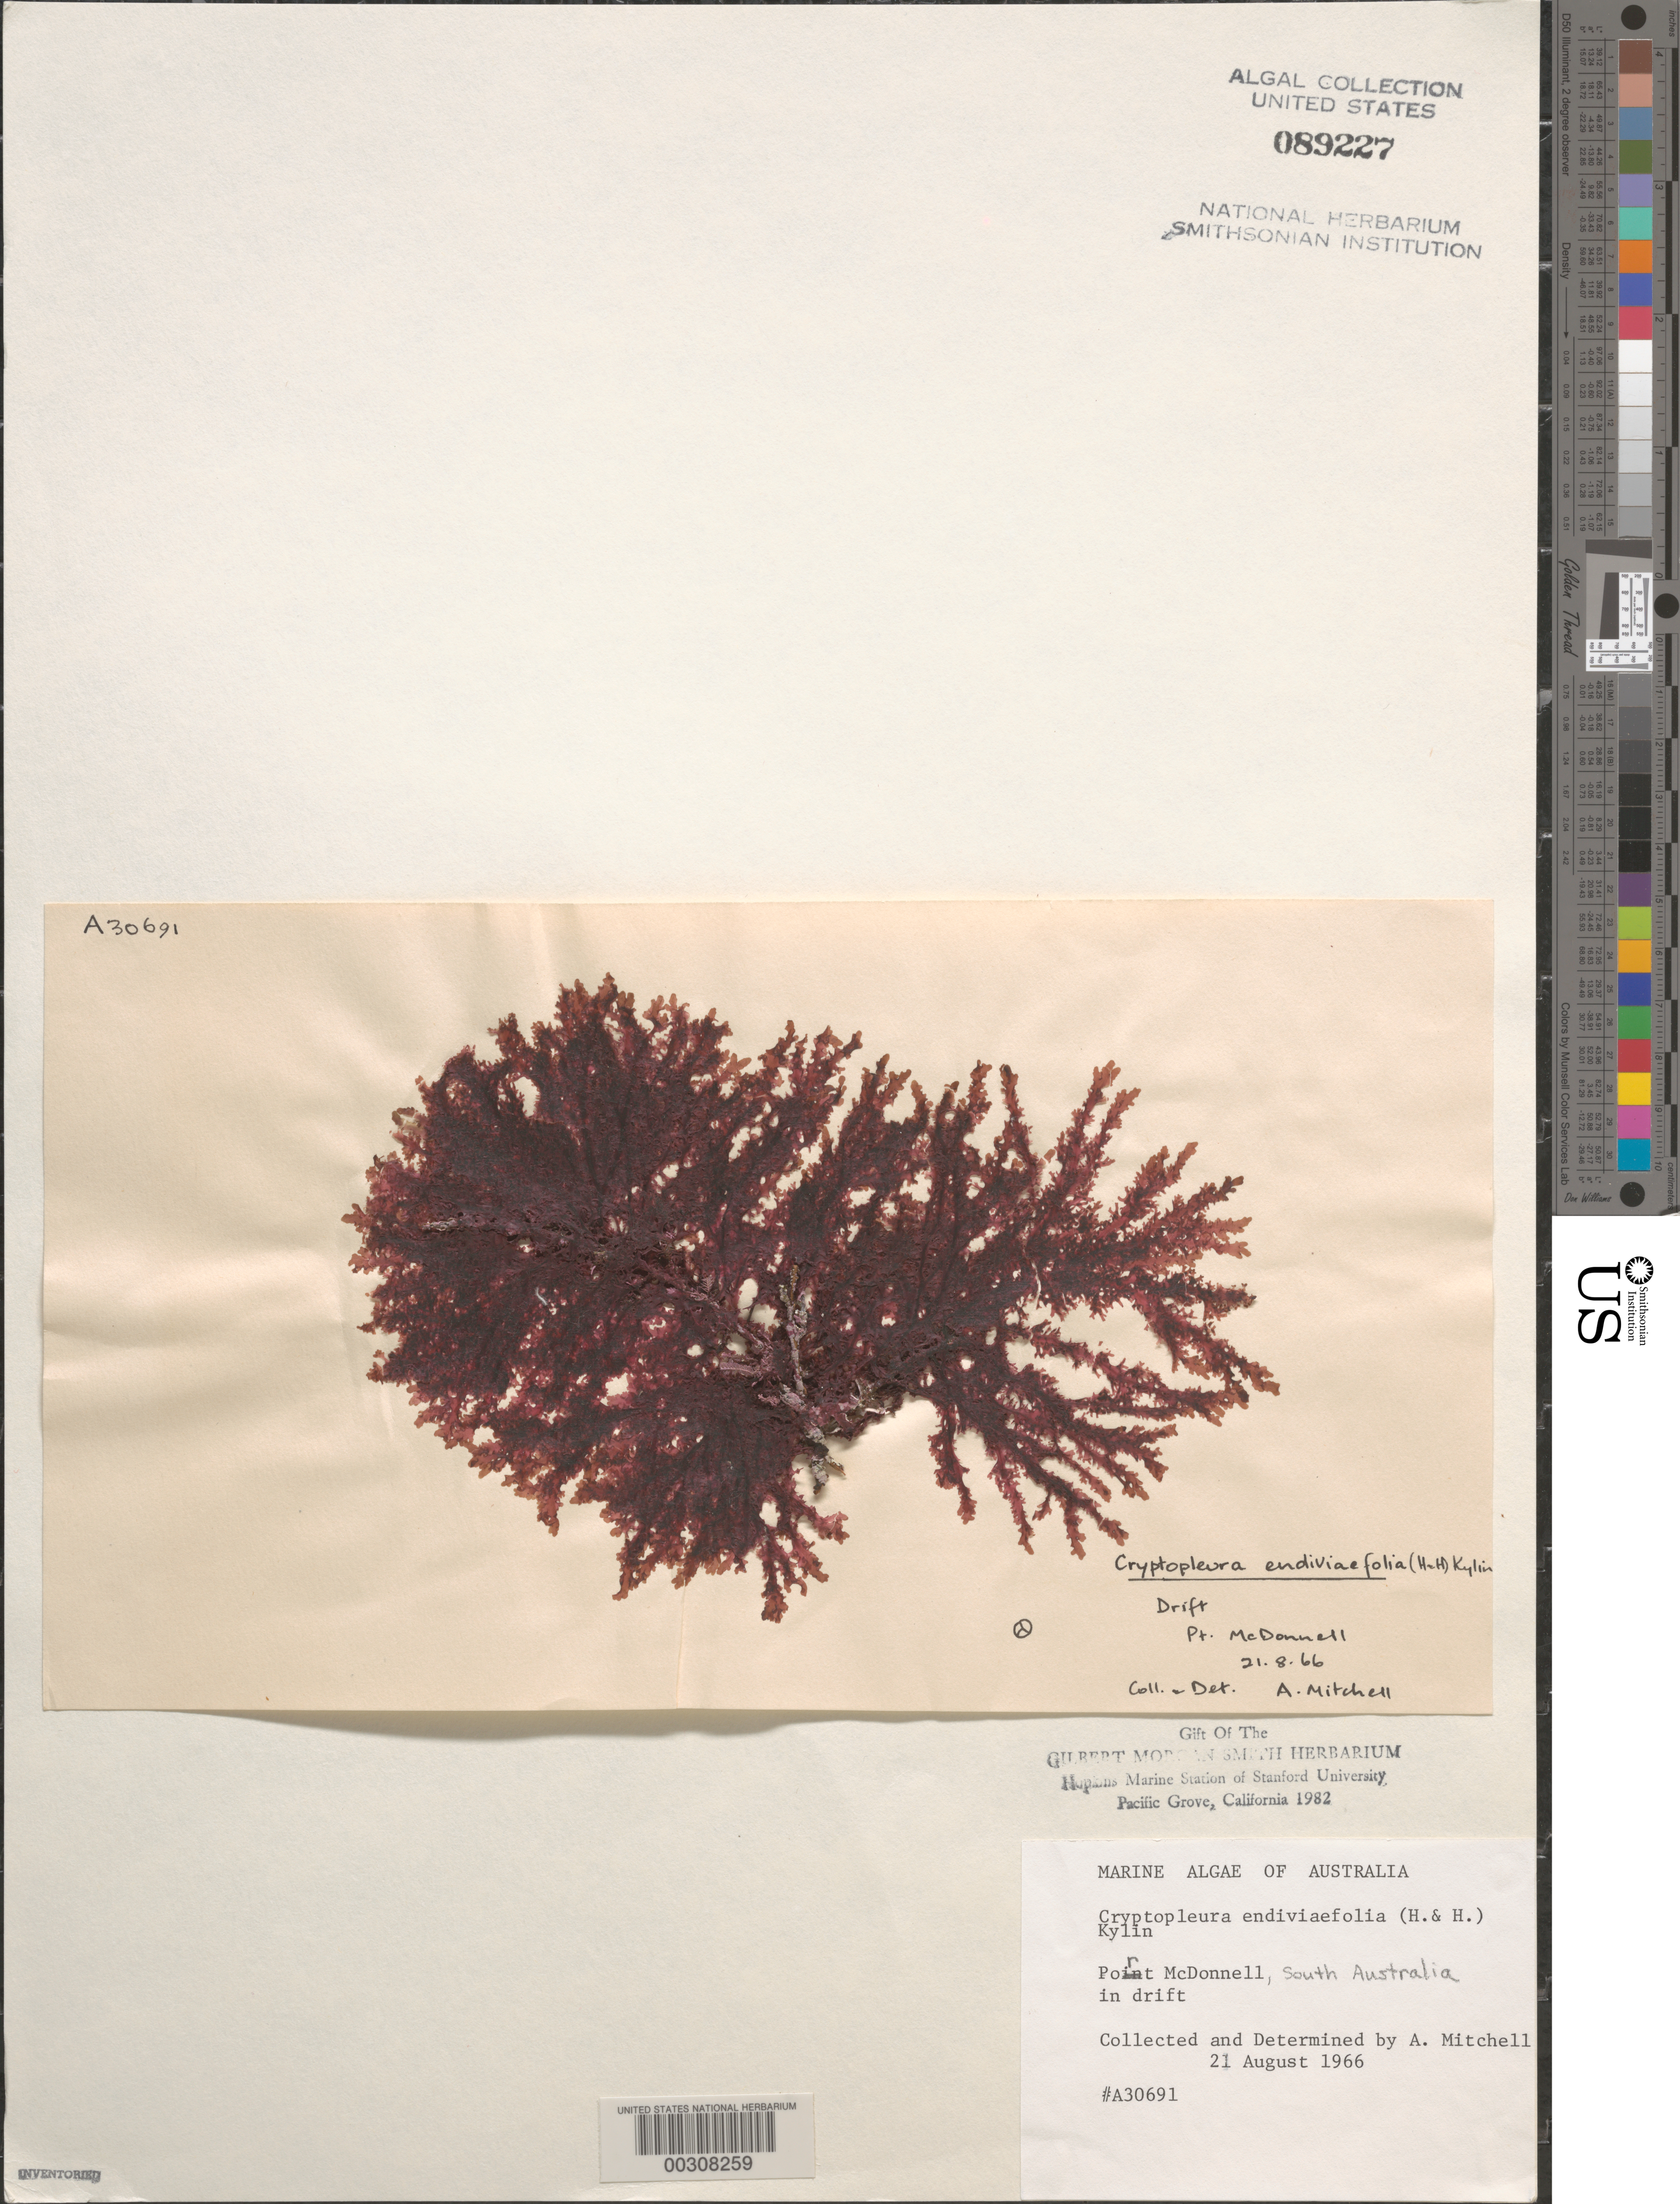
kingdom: Plantae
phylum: Rhodophyta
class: Florideophyceae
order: Ceramiales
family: Delesseriaceae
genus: Hymenena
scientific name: Hymenena endiviaefolia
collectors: A. Mitchell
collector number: ADU A30691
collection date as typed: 21 Aug 1966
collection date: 1966-08-21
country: Australia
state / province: South Australia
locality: Port macdonnell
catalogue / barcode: US 89227